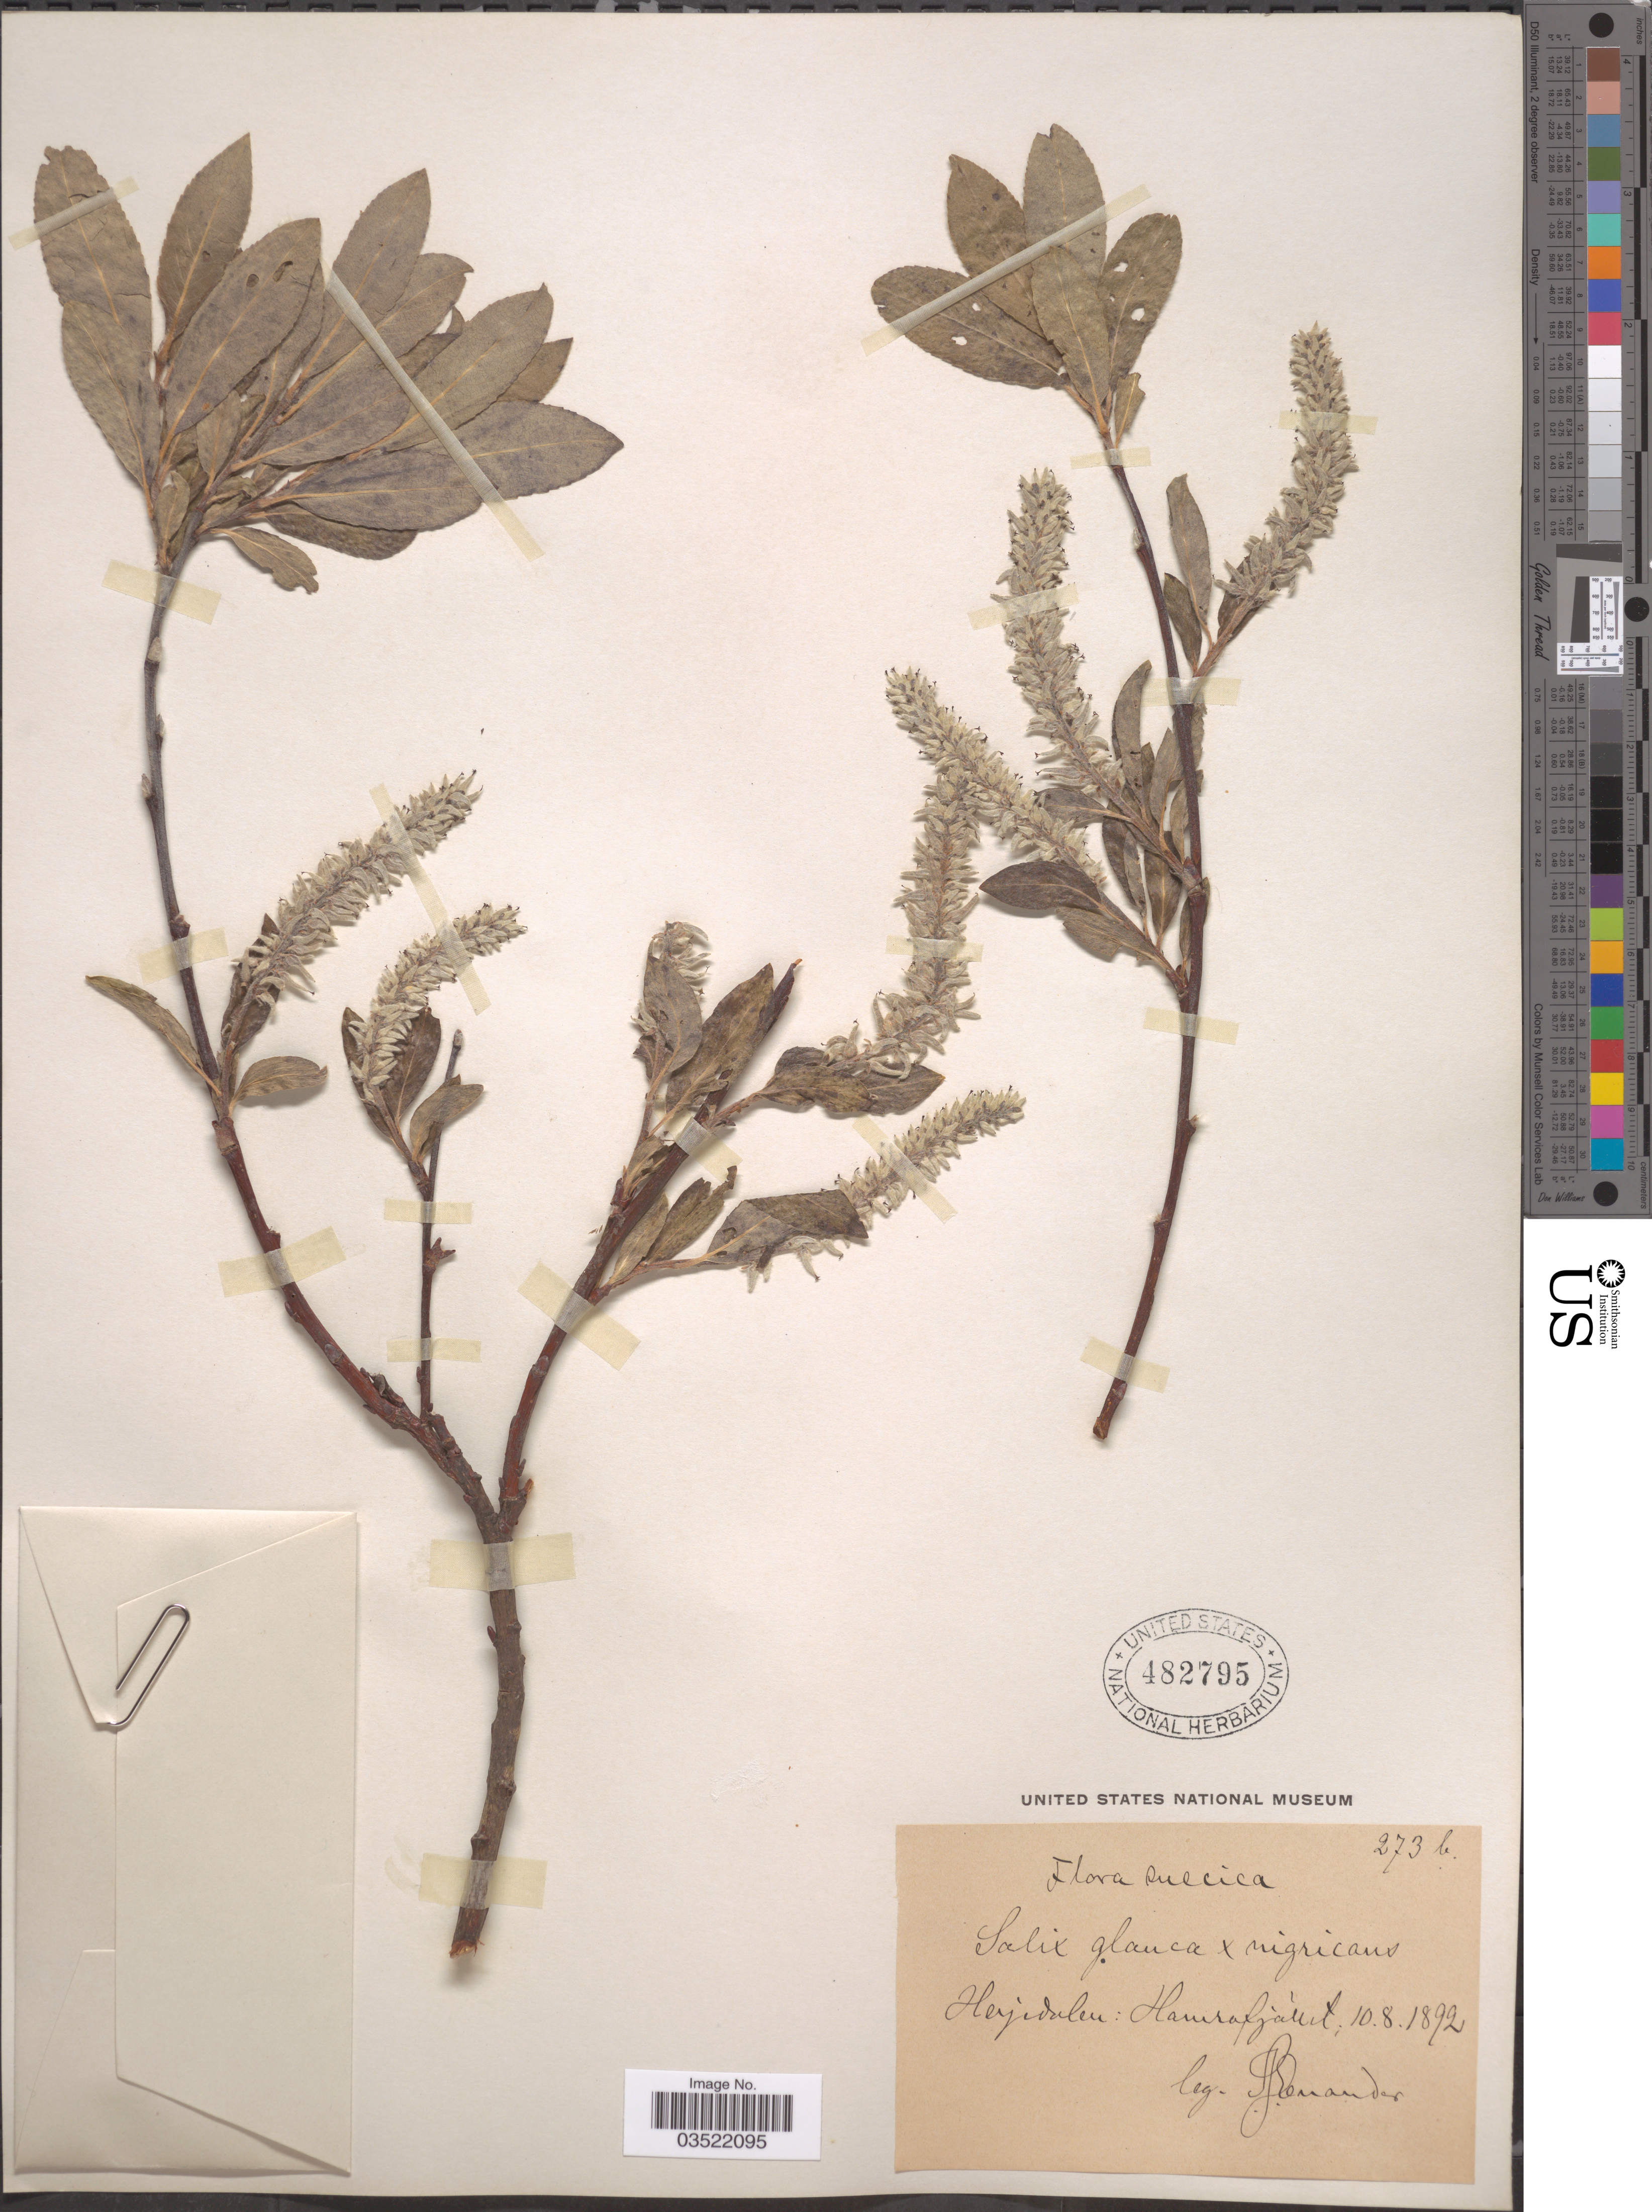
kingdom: Plantae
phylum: Tracheophyta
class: Magnoliopsida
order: Malpighiales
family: Salicaceae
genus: Salix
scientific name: Salix glauca x S. nigricans Sm.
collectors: S. Enander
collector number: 273b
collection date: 1892-08-10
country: Sweden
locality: Suecica. Herjedalen: Hamrafjallet.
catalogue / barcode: US 482795